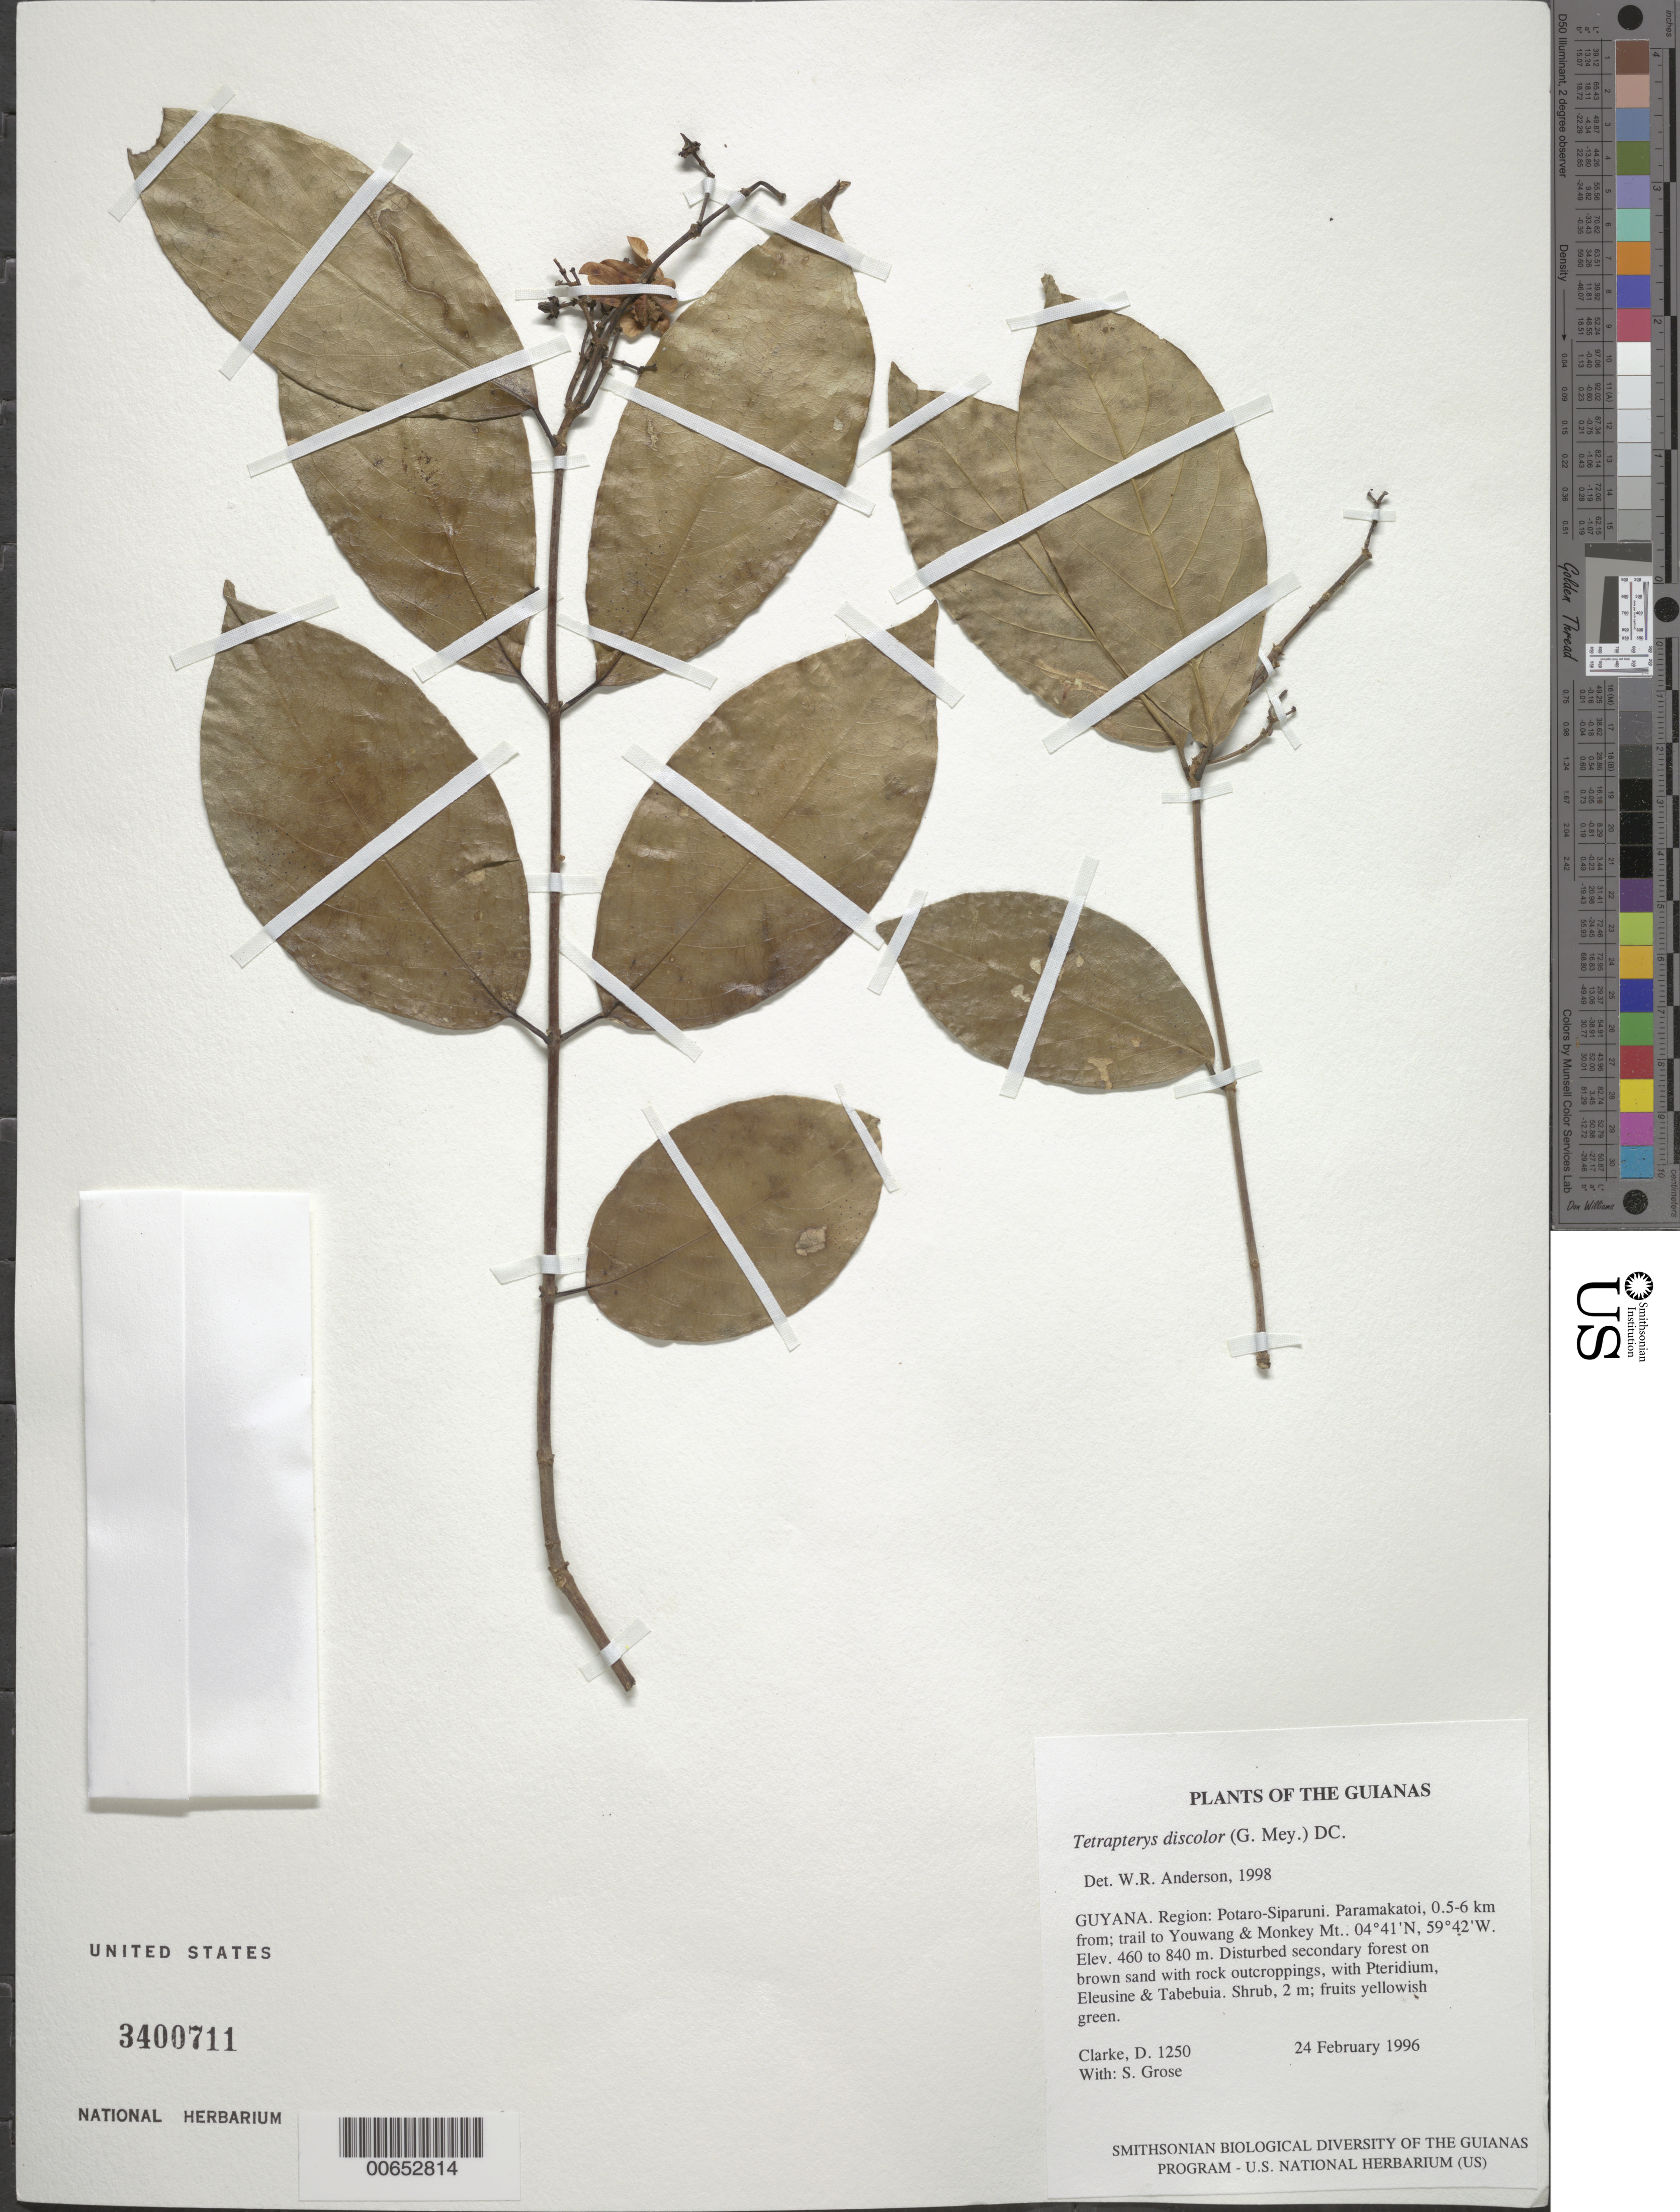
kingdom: Plantae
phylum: Tracheophyta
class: Magnoliopsida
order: Malpighiales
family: Malpighiaceae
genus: Tetrapterys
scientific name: Tetrapterys discolor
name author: (G. Mey.) DC.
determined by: Anderson, W. R., (MICH), University of Michigan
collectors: H. D. Clarke & S. Grose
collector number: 1250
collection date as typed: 24 February 1996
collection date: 1996-02-24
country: Guyana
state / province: Potaro-Siparuni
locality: Paramakatoi, 0.5-6 km from; trail to Youwang & Monkey Mt.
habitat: Disturbed secondary forest on brown sand with rock outcroppings, with Pteridium, Eleusine & Tabebuia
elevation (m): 460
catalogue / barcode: US 3400711